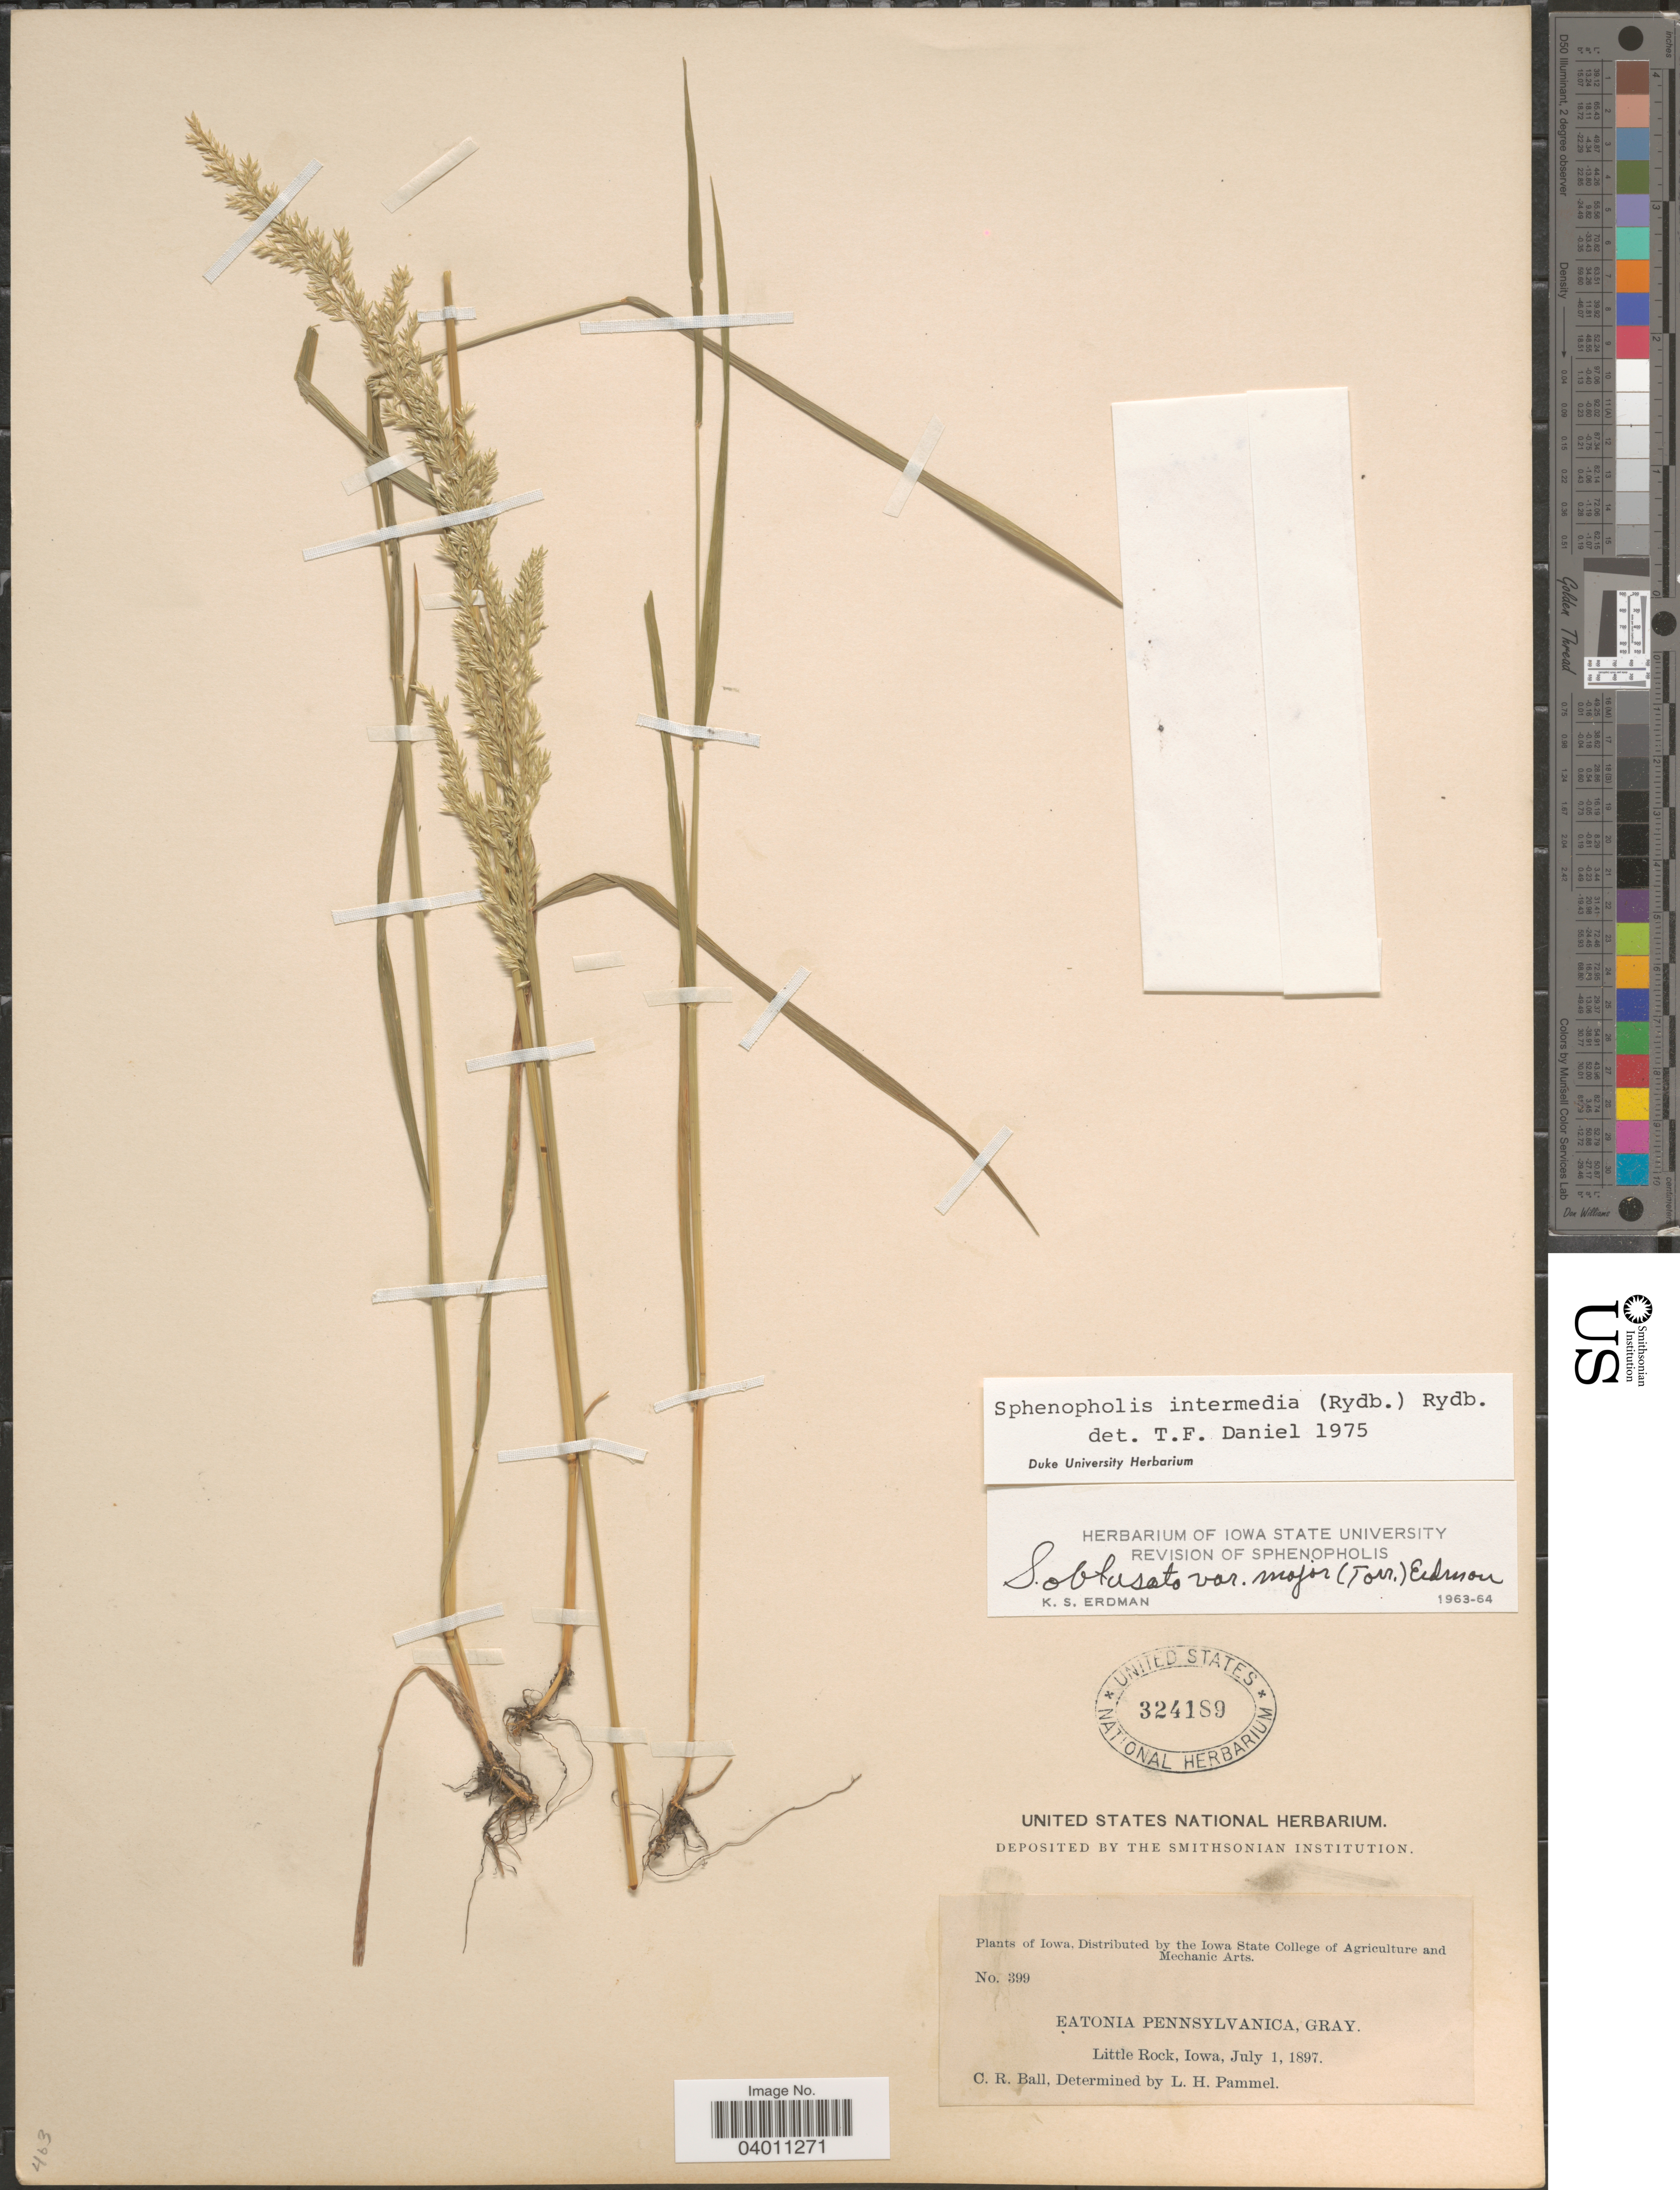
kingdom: Plantae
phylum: Tracheophyta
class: Liliopsida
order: Poales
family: Poaceae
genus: Sphenopholis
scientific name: Sphenopholis intermedia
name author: (Rydb.) Rydb.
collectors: C. R. Ball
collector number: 399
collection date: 1897-07-01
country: United States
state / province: Iowa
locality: Little Rock.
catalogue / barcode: US 324189